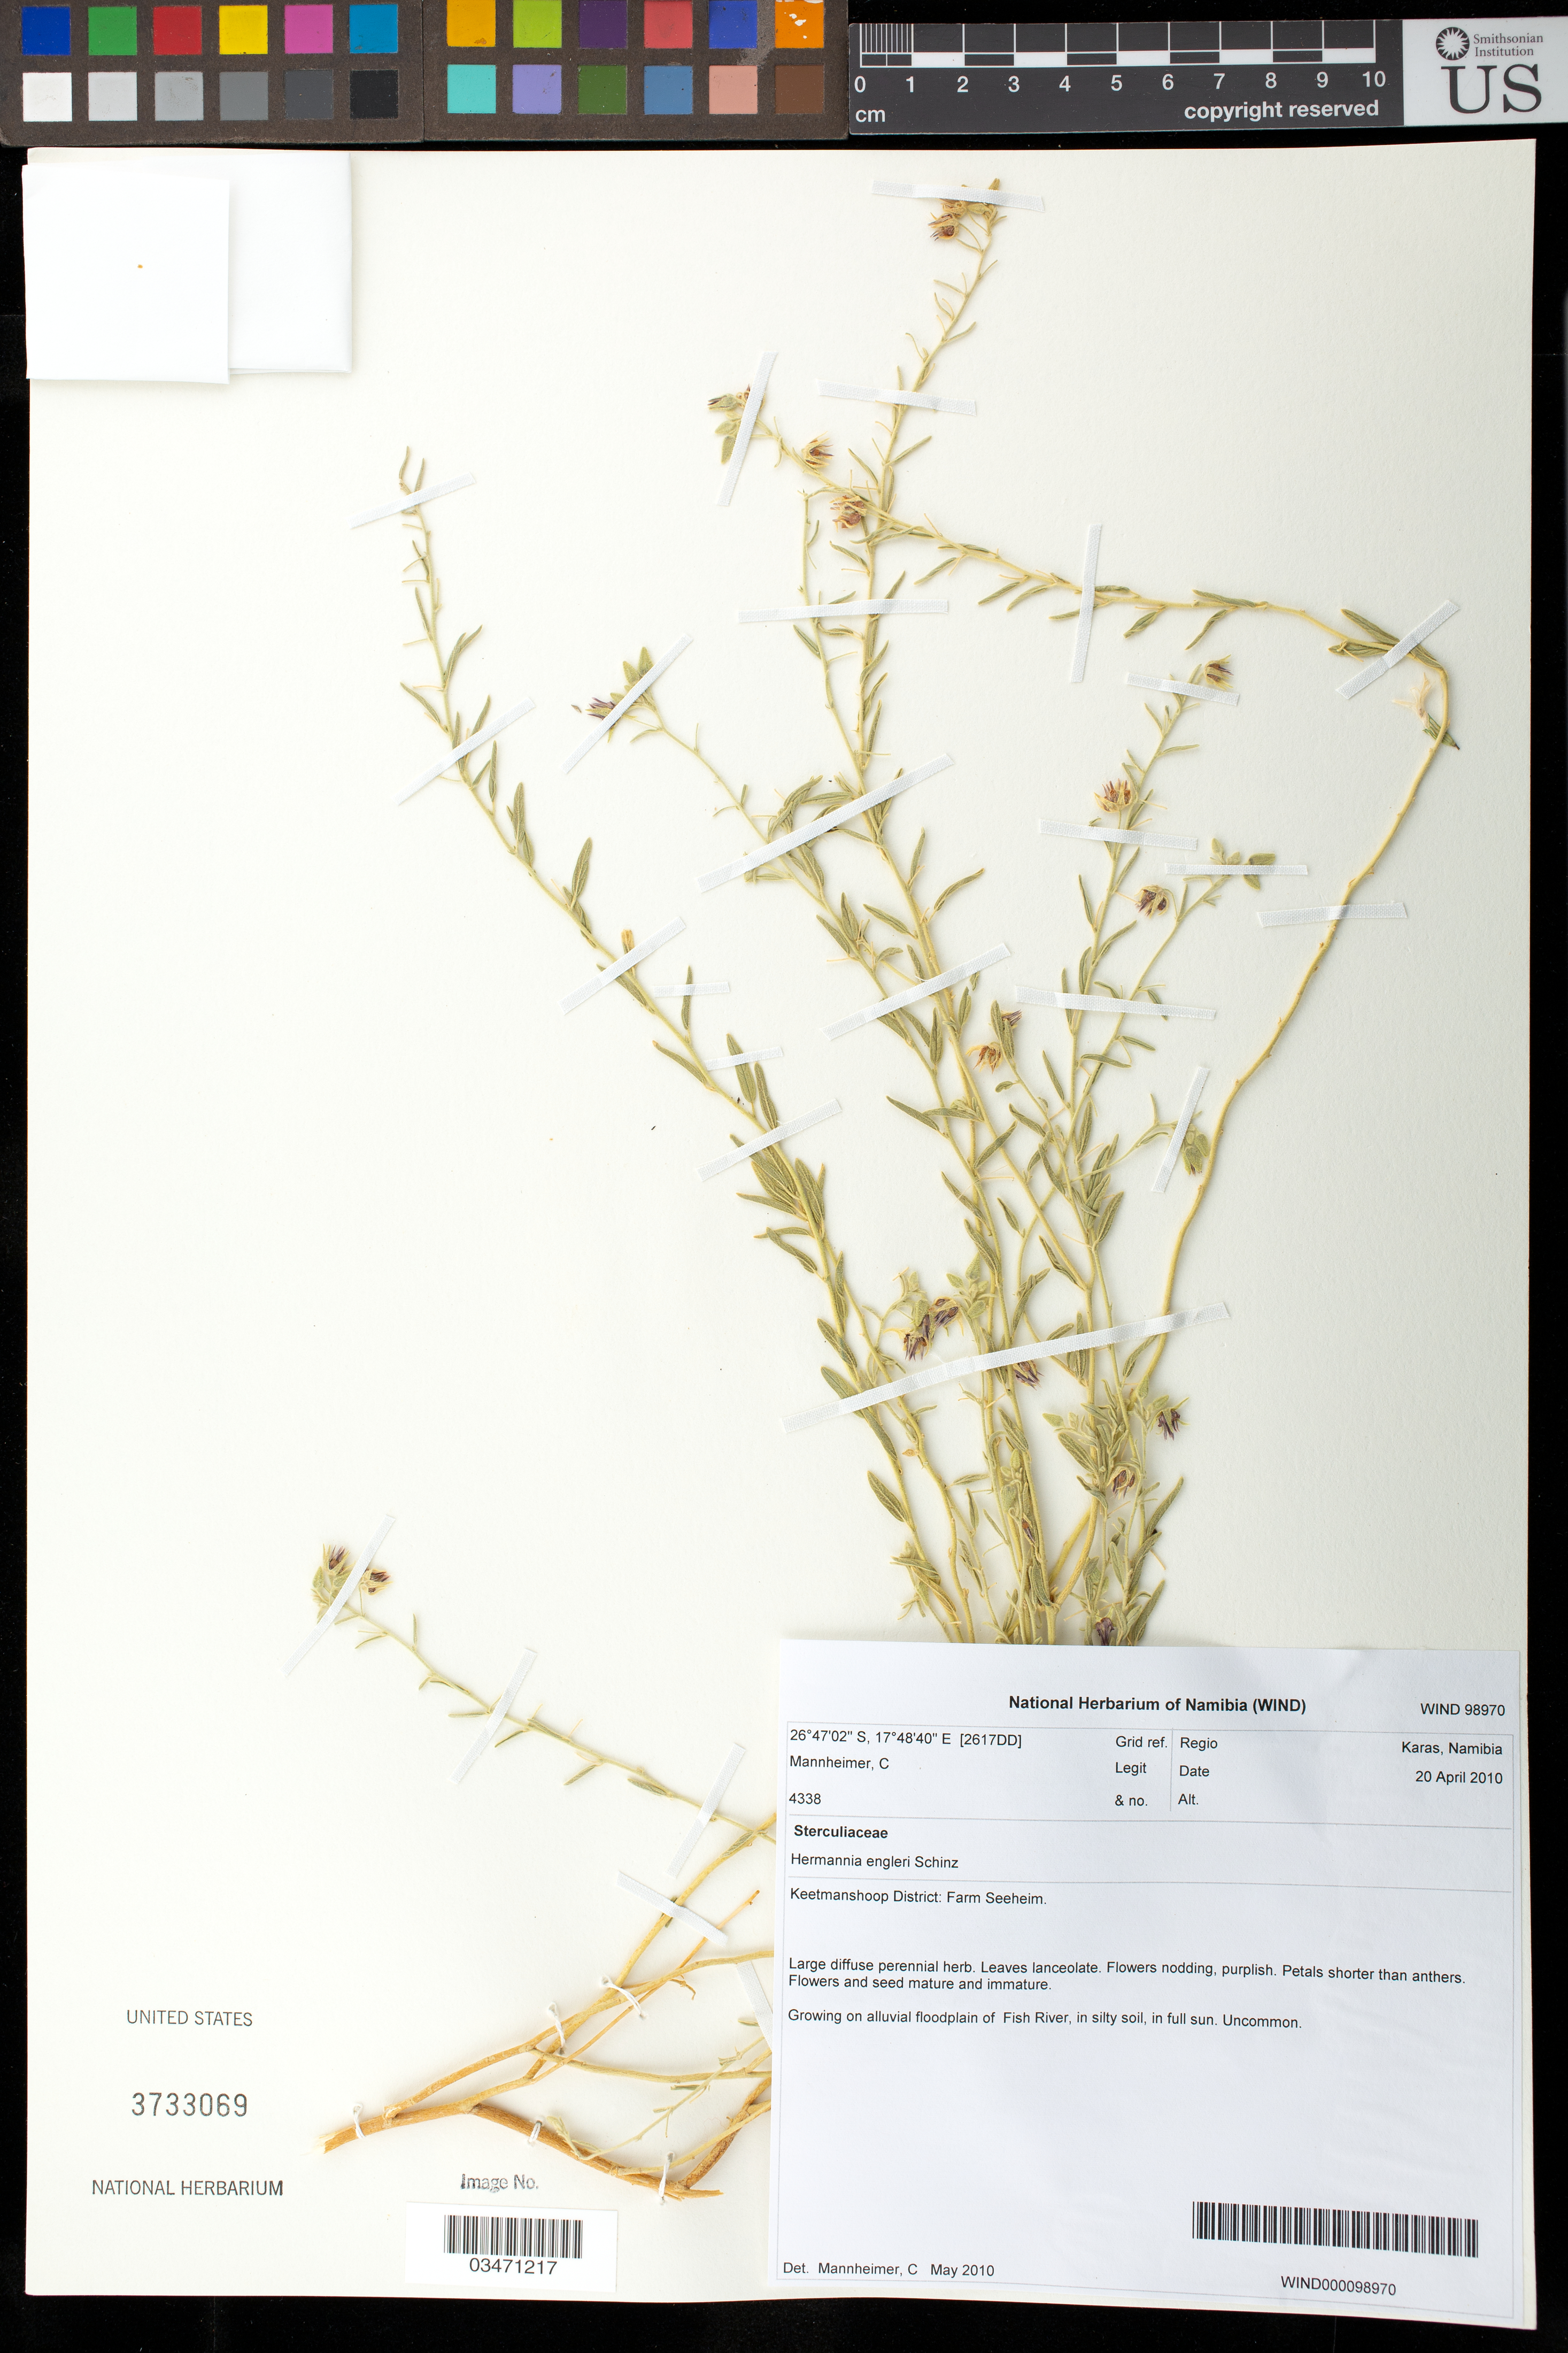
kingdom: Plantae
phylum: Tracheophyta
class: Magnoliopsida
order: Malvales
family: Malvaceae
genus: Hermannia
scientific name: Hermannia engleri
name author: Schinz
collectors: C. A. Mannheimer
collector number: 4338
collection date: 2010-04-20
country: Namibia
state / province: Karas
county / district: Keetmanshoop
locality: Farm Seeheim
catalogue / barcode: US 3733069